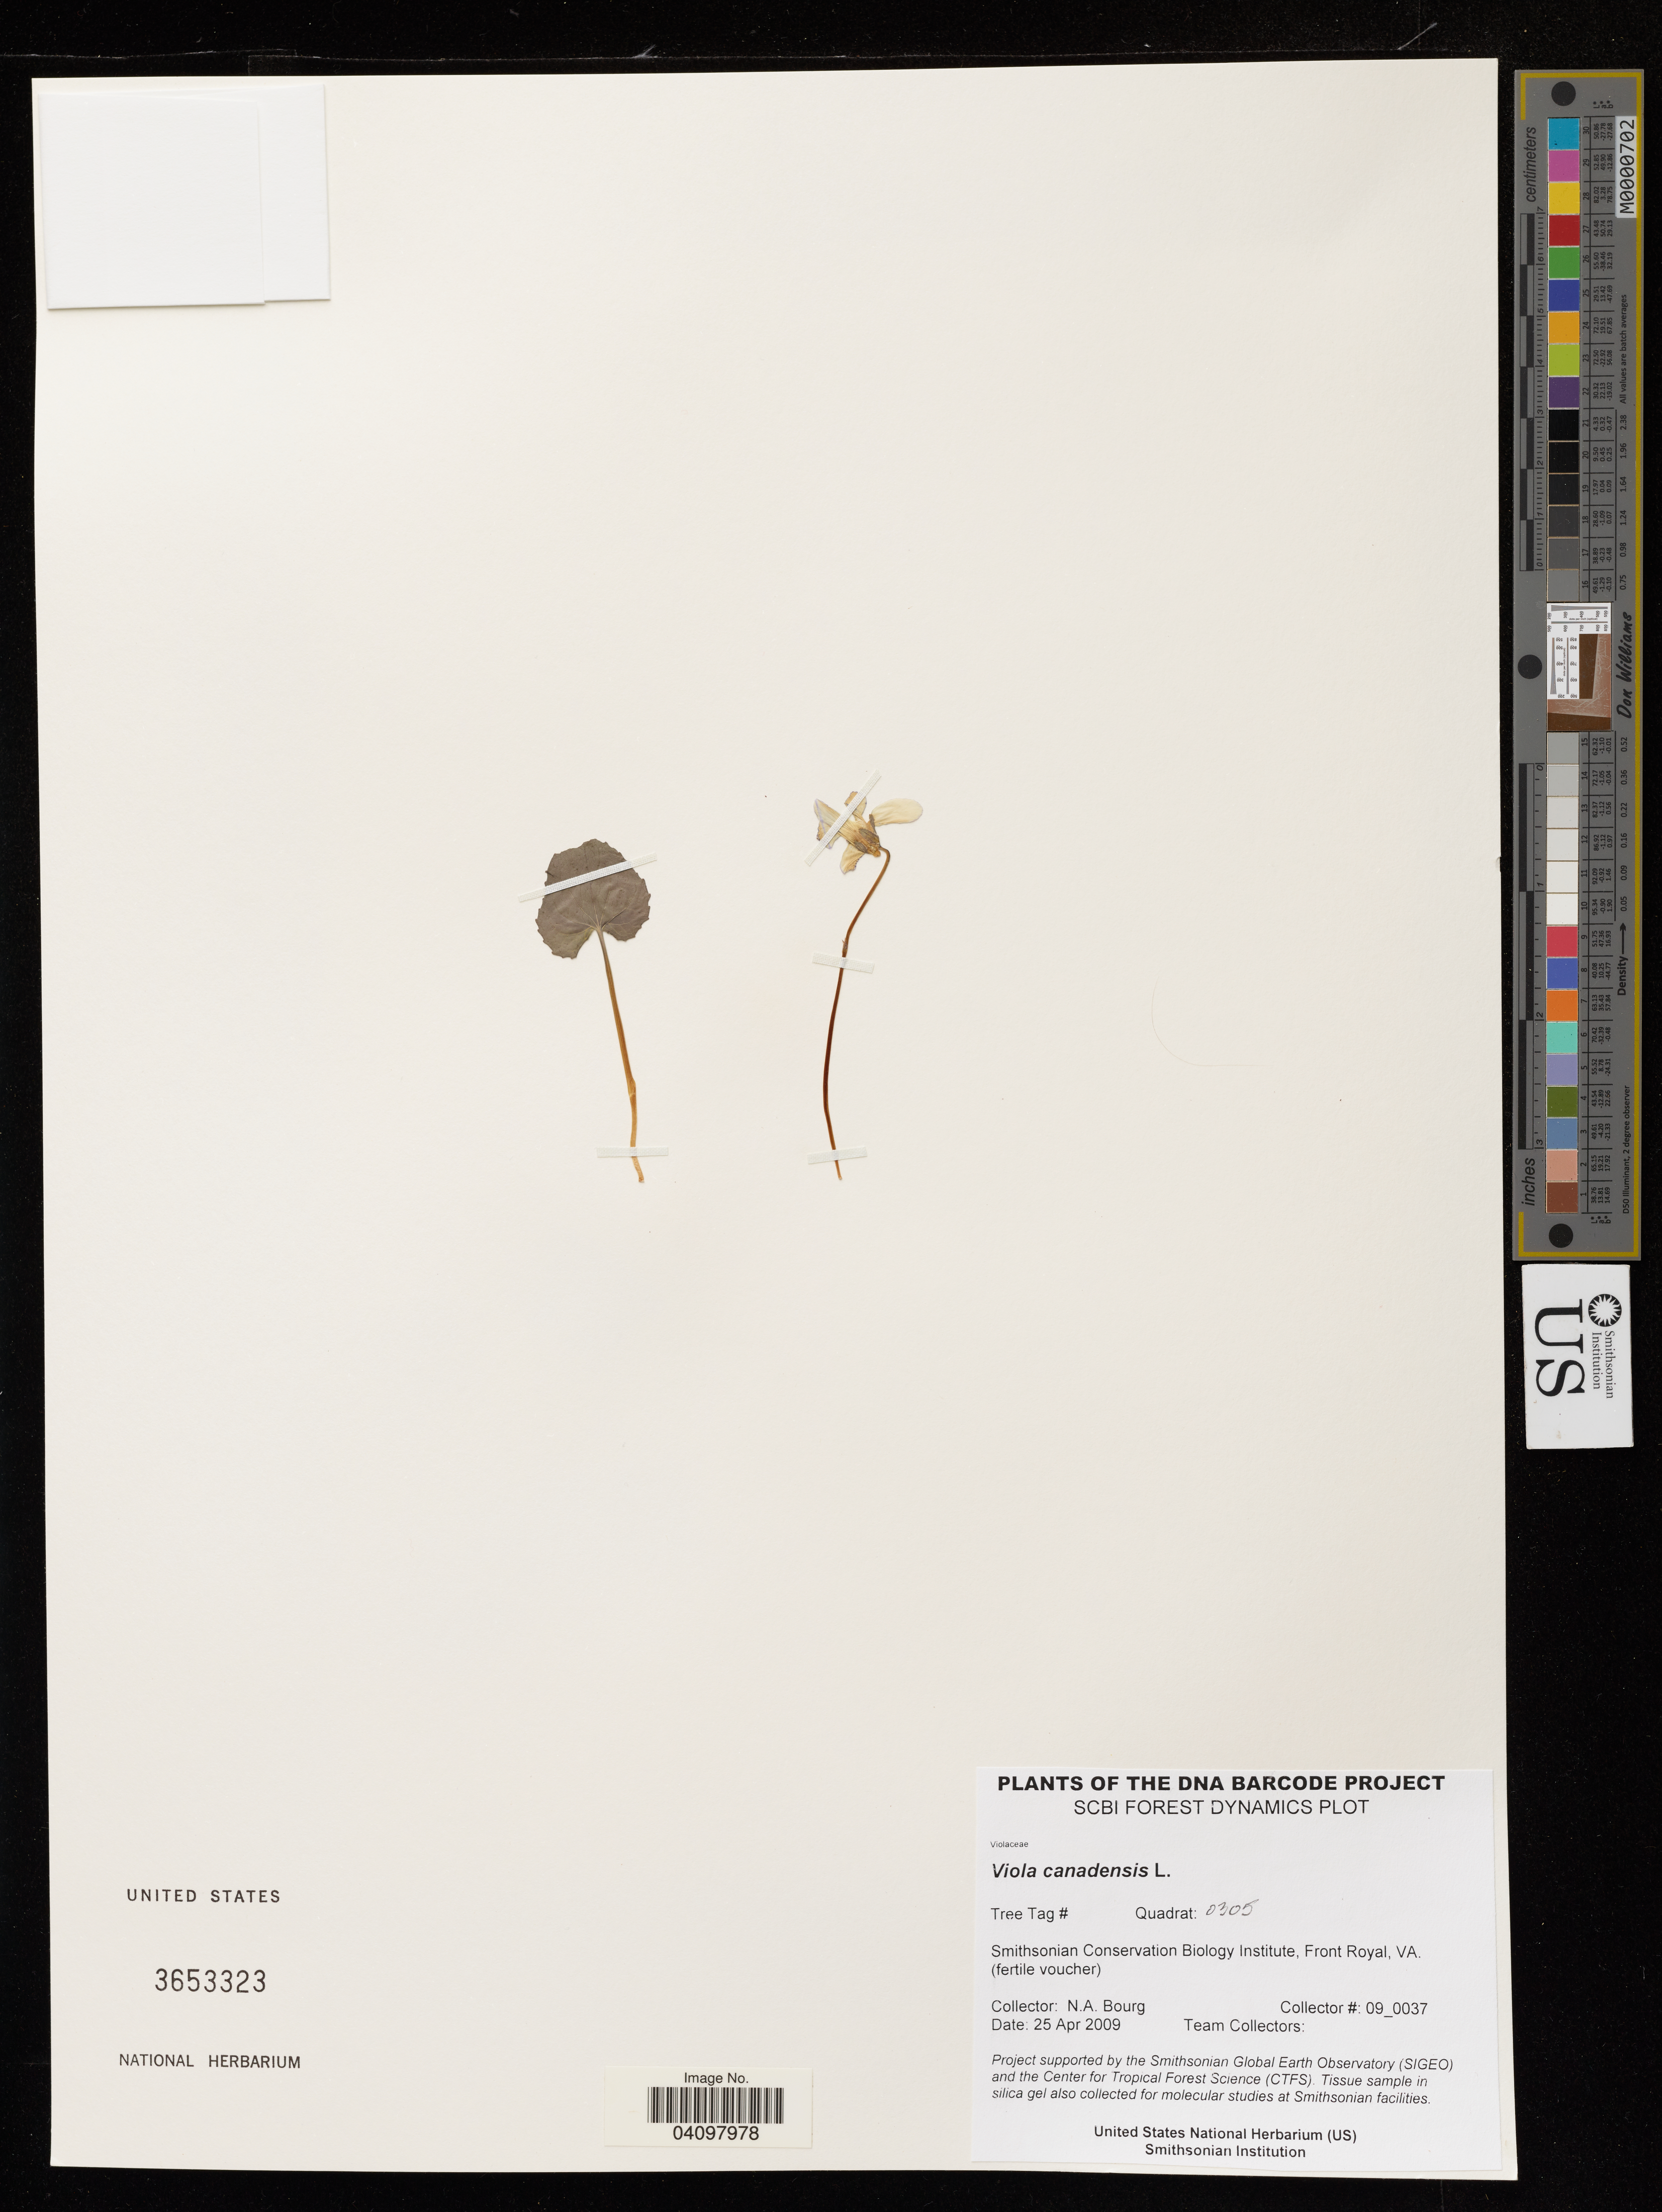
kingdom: Plantae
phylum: Tracheophyta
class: Magnoliopsida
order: Malpighiales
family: Violaceae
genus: Viola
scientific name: Viola canadensis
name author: L.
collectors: N. A. Bourg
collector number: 09_0037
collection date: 2009-04-25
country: United States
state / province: Virginia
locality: Smithsonian Conservation Biology Institute, Front Royal.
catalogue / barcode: US 3653323